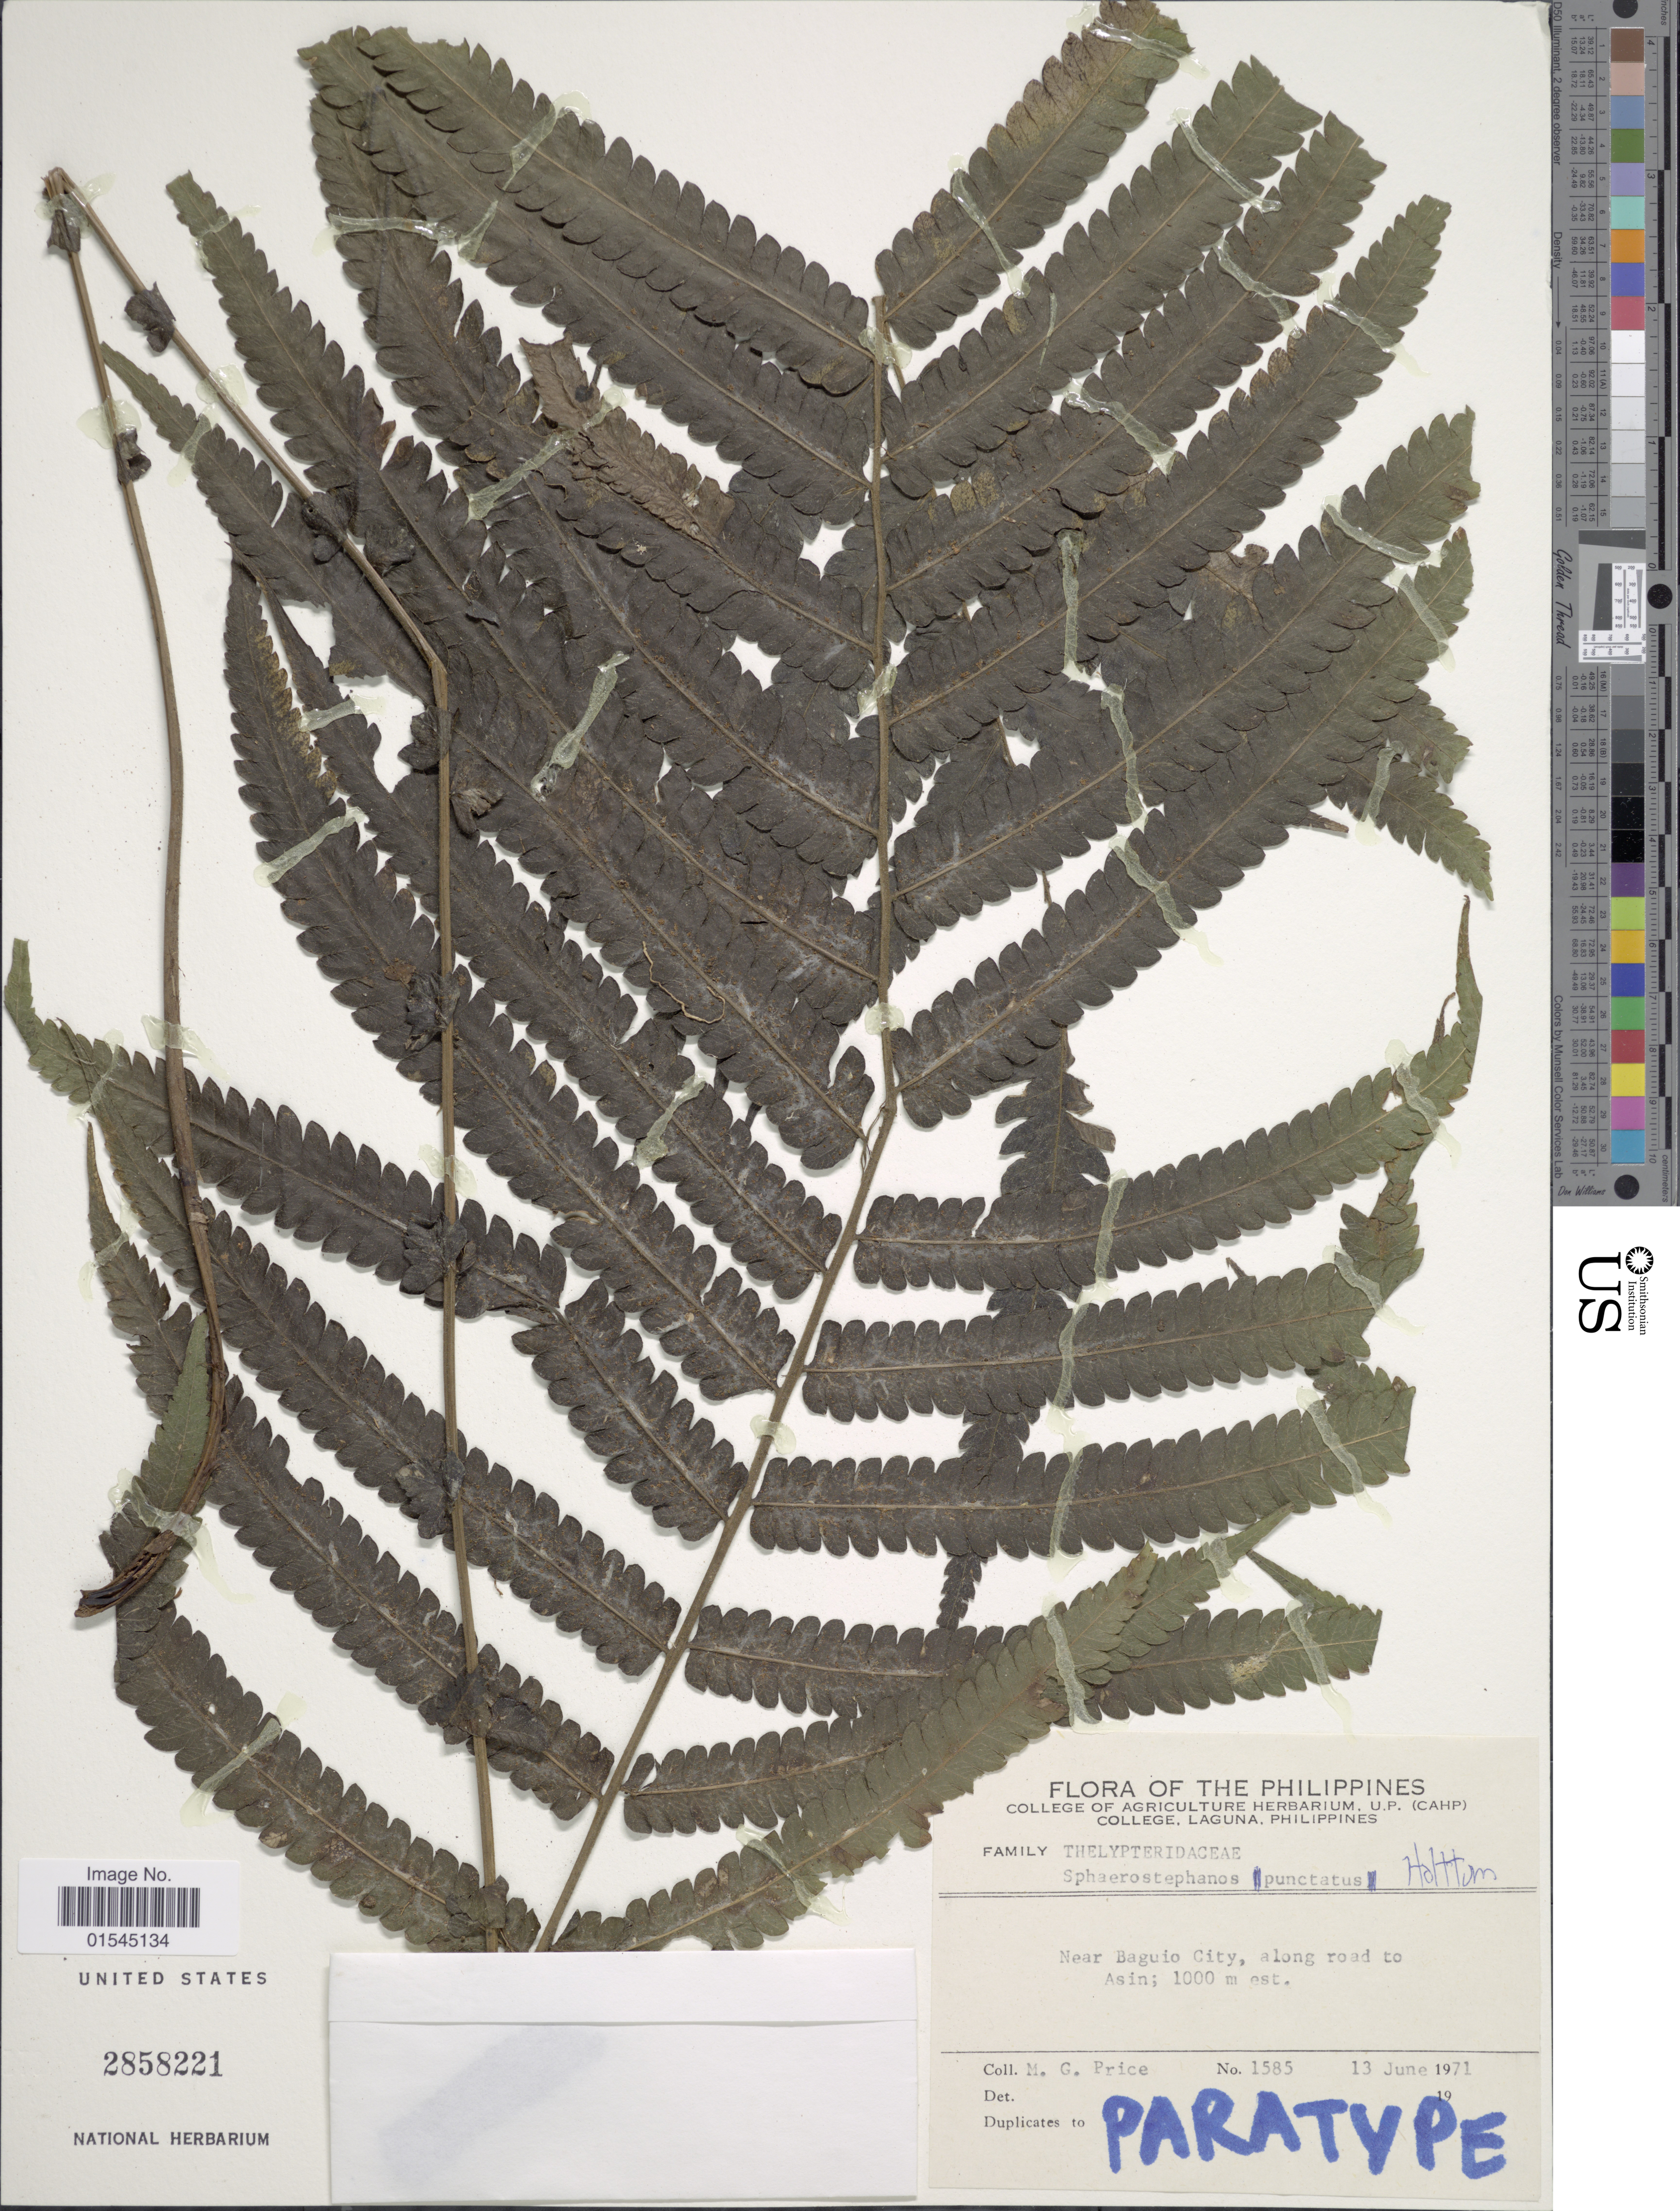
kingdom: Plantae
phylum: Tracheophyta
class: Polypodiopsida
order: Polypodiales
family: Thelypteridaceae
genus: Sphaerostephanos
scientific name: Sphaerostephanos punctatus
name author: Holttum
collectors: M. G. Price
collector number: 1585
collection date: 1971-06-13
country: Philippines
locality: Near Baguio City, along road to Asin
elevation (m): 1000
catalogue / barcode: US 2858221